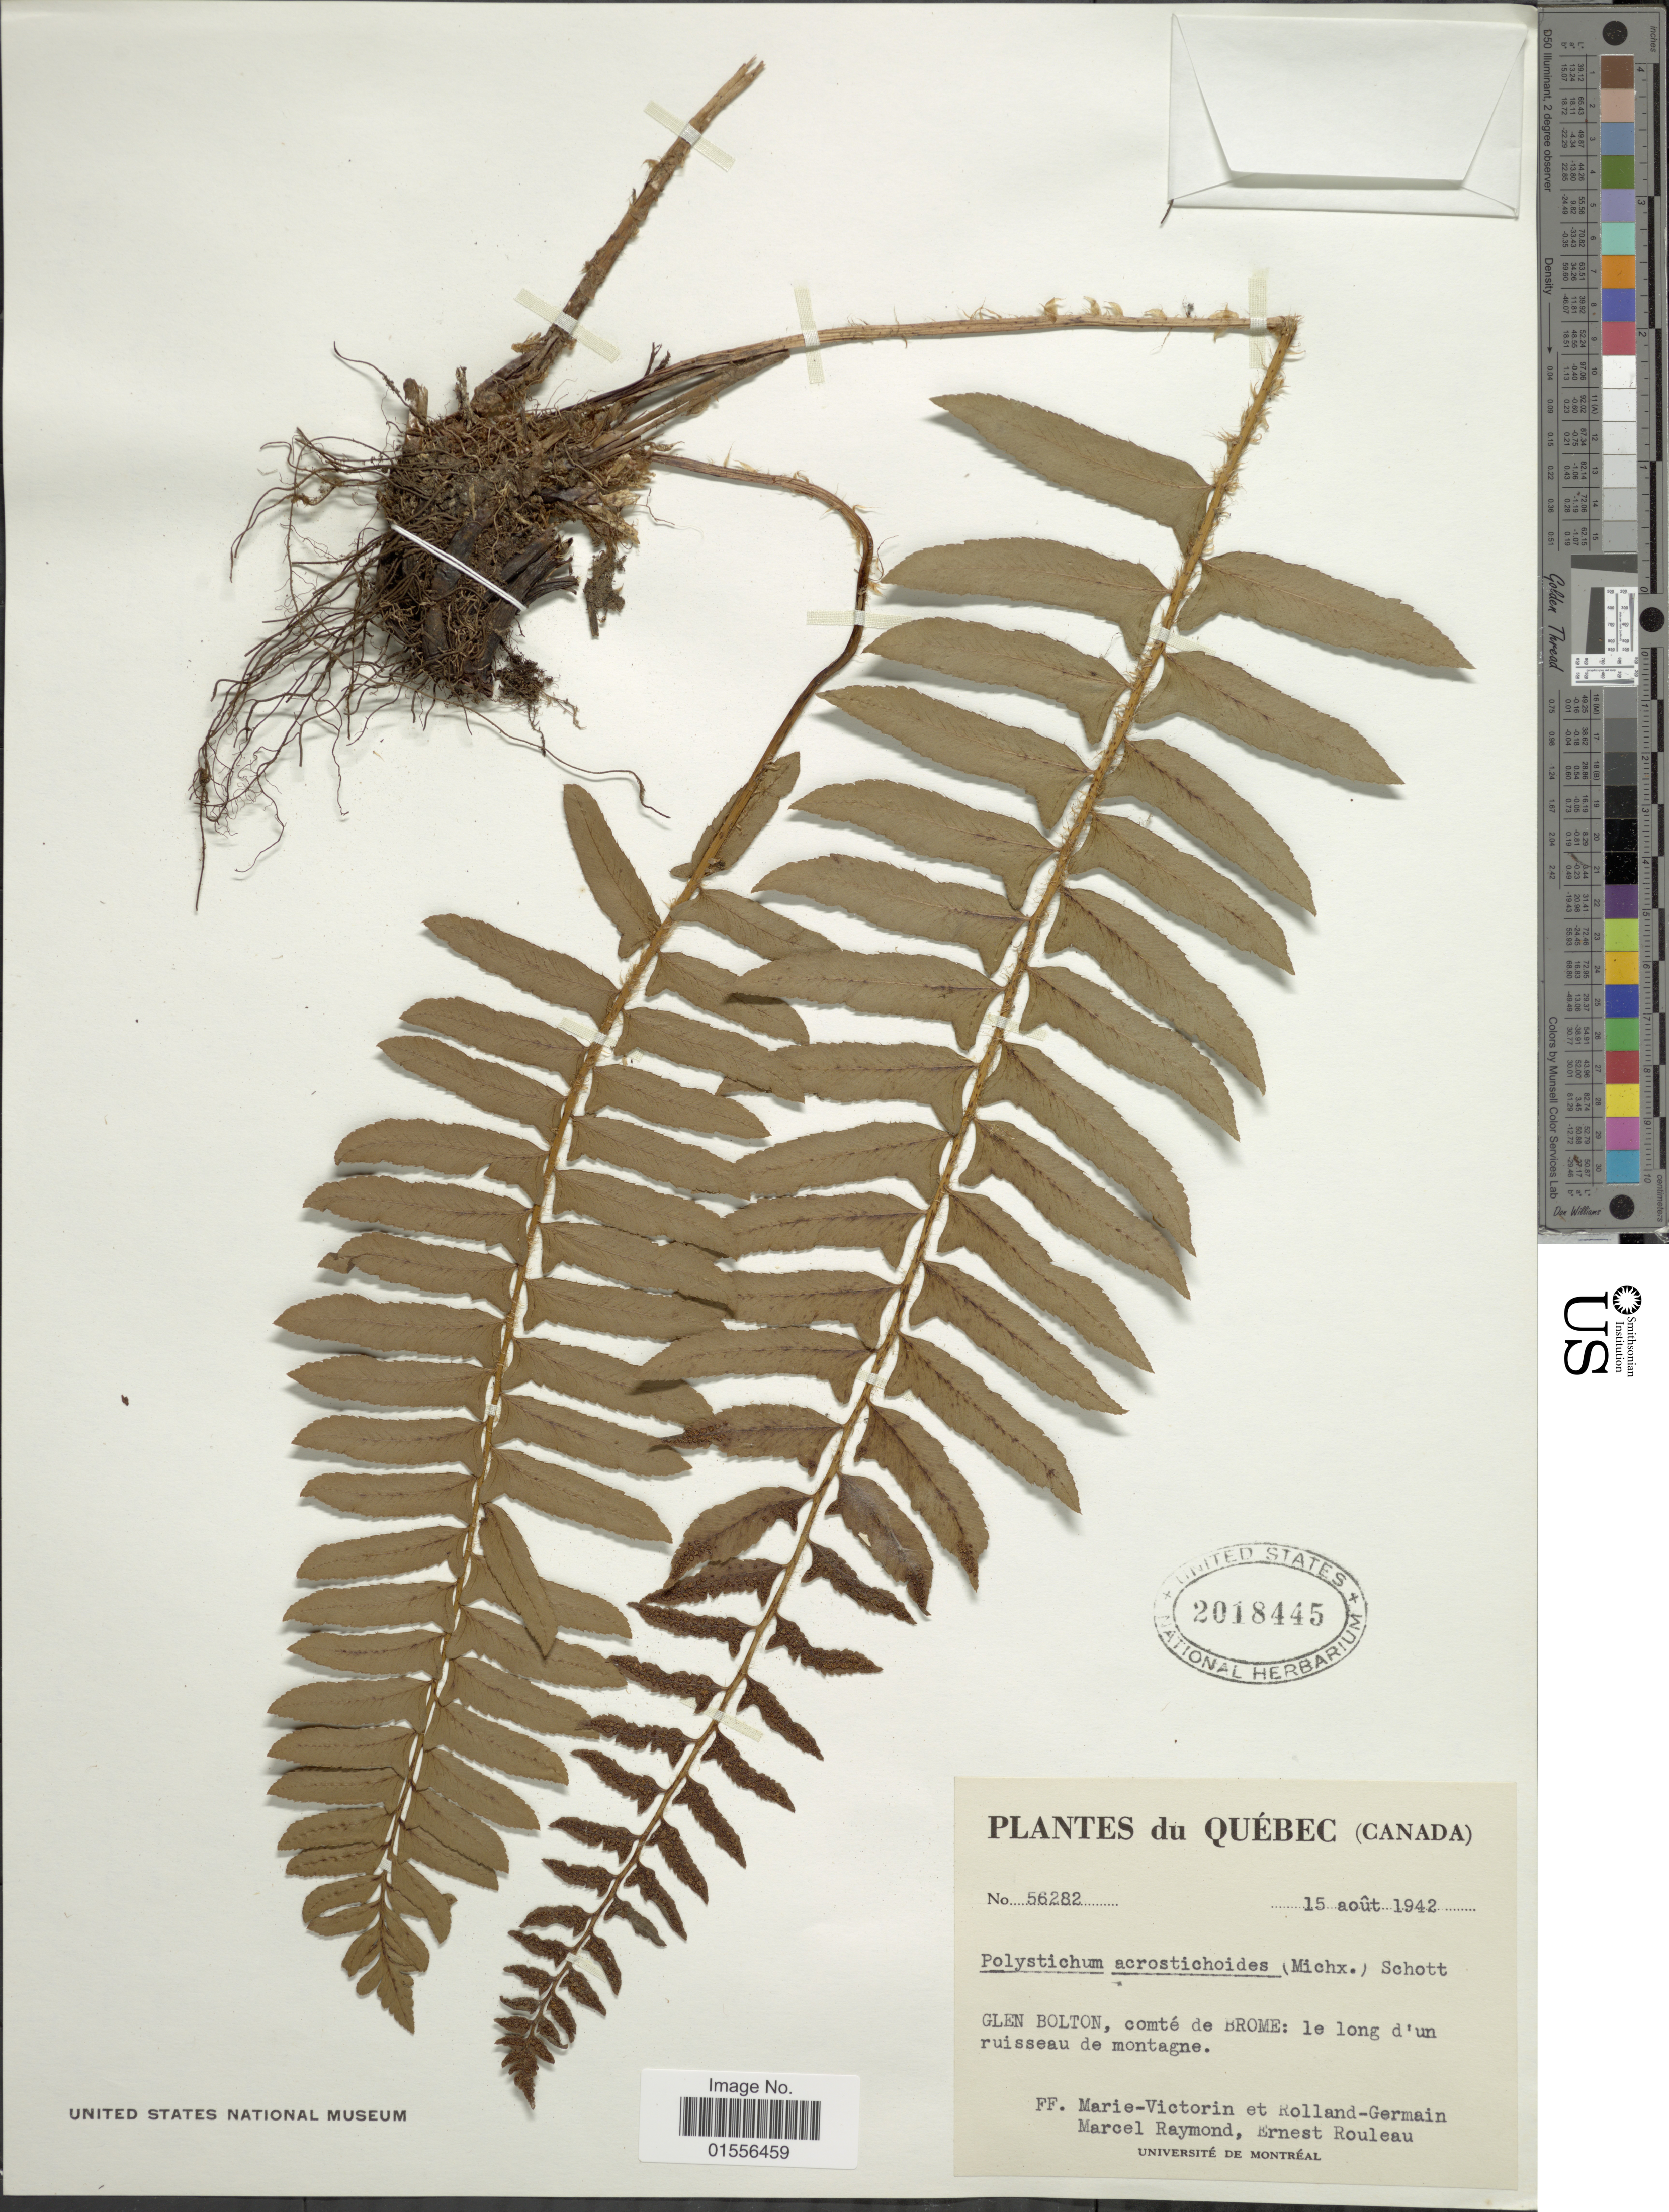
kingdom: Plantae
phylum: Tracheophyta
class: Polypodiopsida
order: Polypodiales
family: Dryopteridaceae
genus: Polystichum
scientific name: Polystichum acrostichoides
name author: (Michx.) Schott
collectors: Fr. Marie-Victorin, Rolland-Germain, M. Raymond & J. Rouleau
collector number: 56282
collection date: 1942-08-15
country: Canada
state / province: Quebec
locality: Glen Bolton, comté de Brome: le long d'un ruisseau de montagne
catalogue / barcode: US 2018445